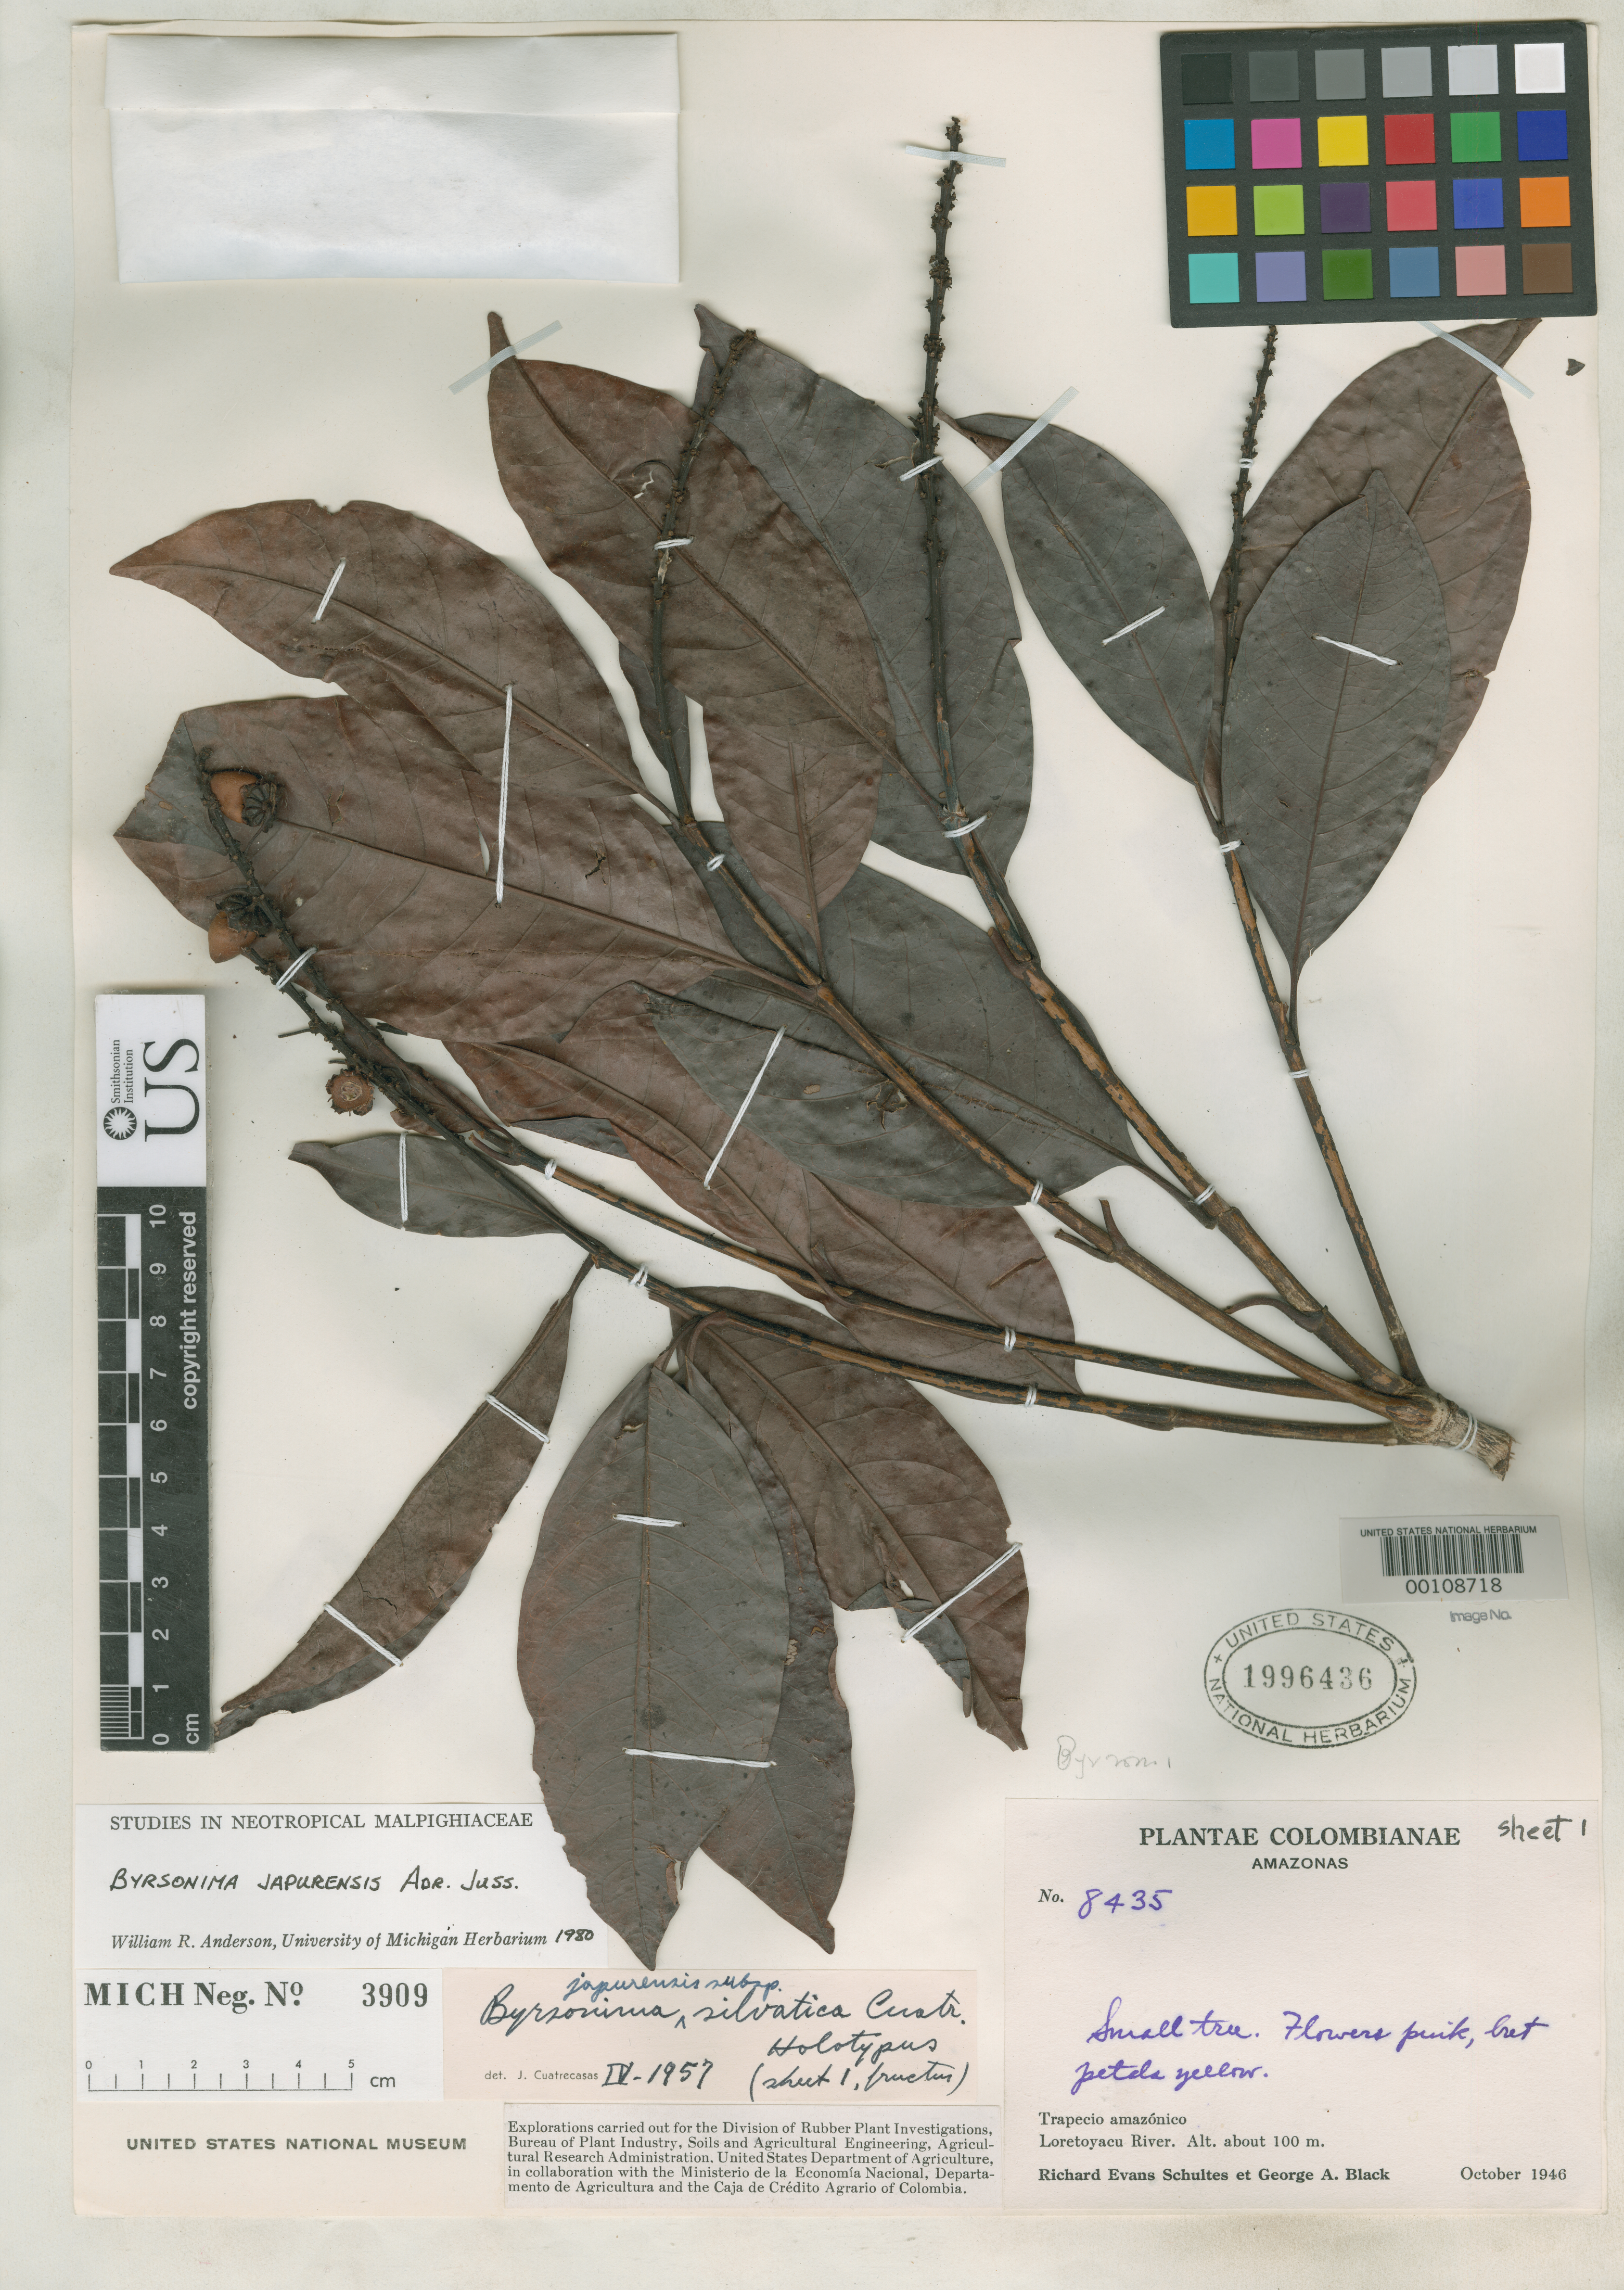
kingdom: Plantae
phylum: Tracheophyta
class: Magnoliopsida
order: Malpighiales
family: Malpighiaceae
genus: Byrsonima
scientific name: Byrsonima japurensis subsp. silvatica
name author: Cuatrec.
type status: Holotype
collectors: R. E. Schultes & G. A. Black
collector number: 8435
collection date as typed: Oct 1946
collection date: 1946-10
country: Colombia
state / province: Amazônas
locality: Trapecio Amazonico, Loreto-Yacu River.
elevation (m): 100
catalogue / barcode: US 1996436